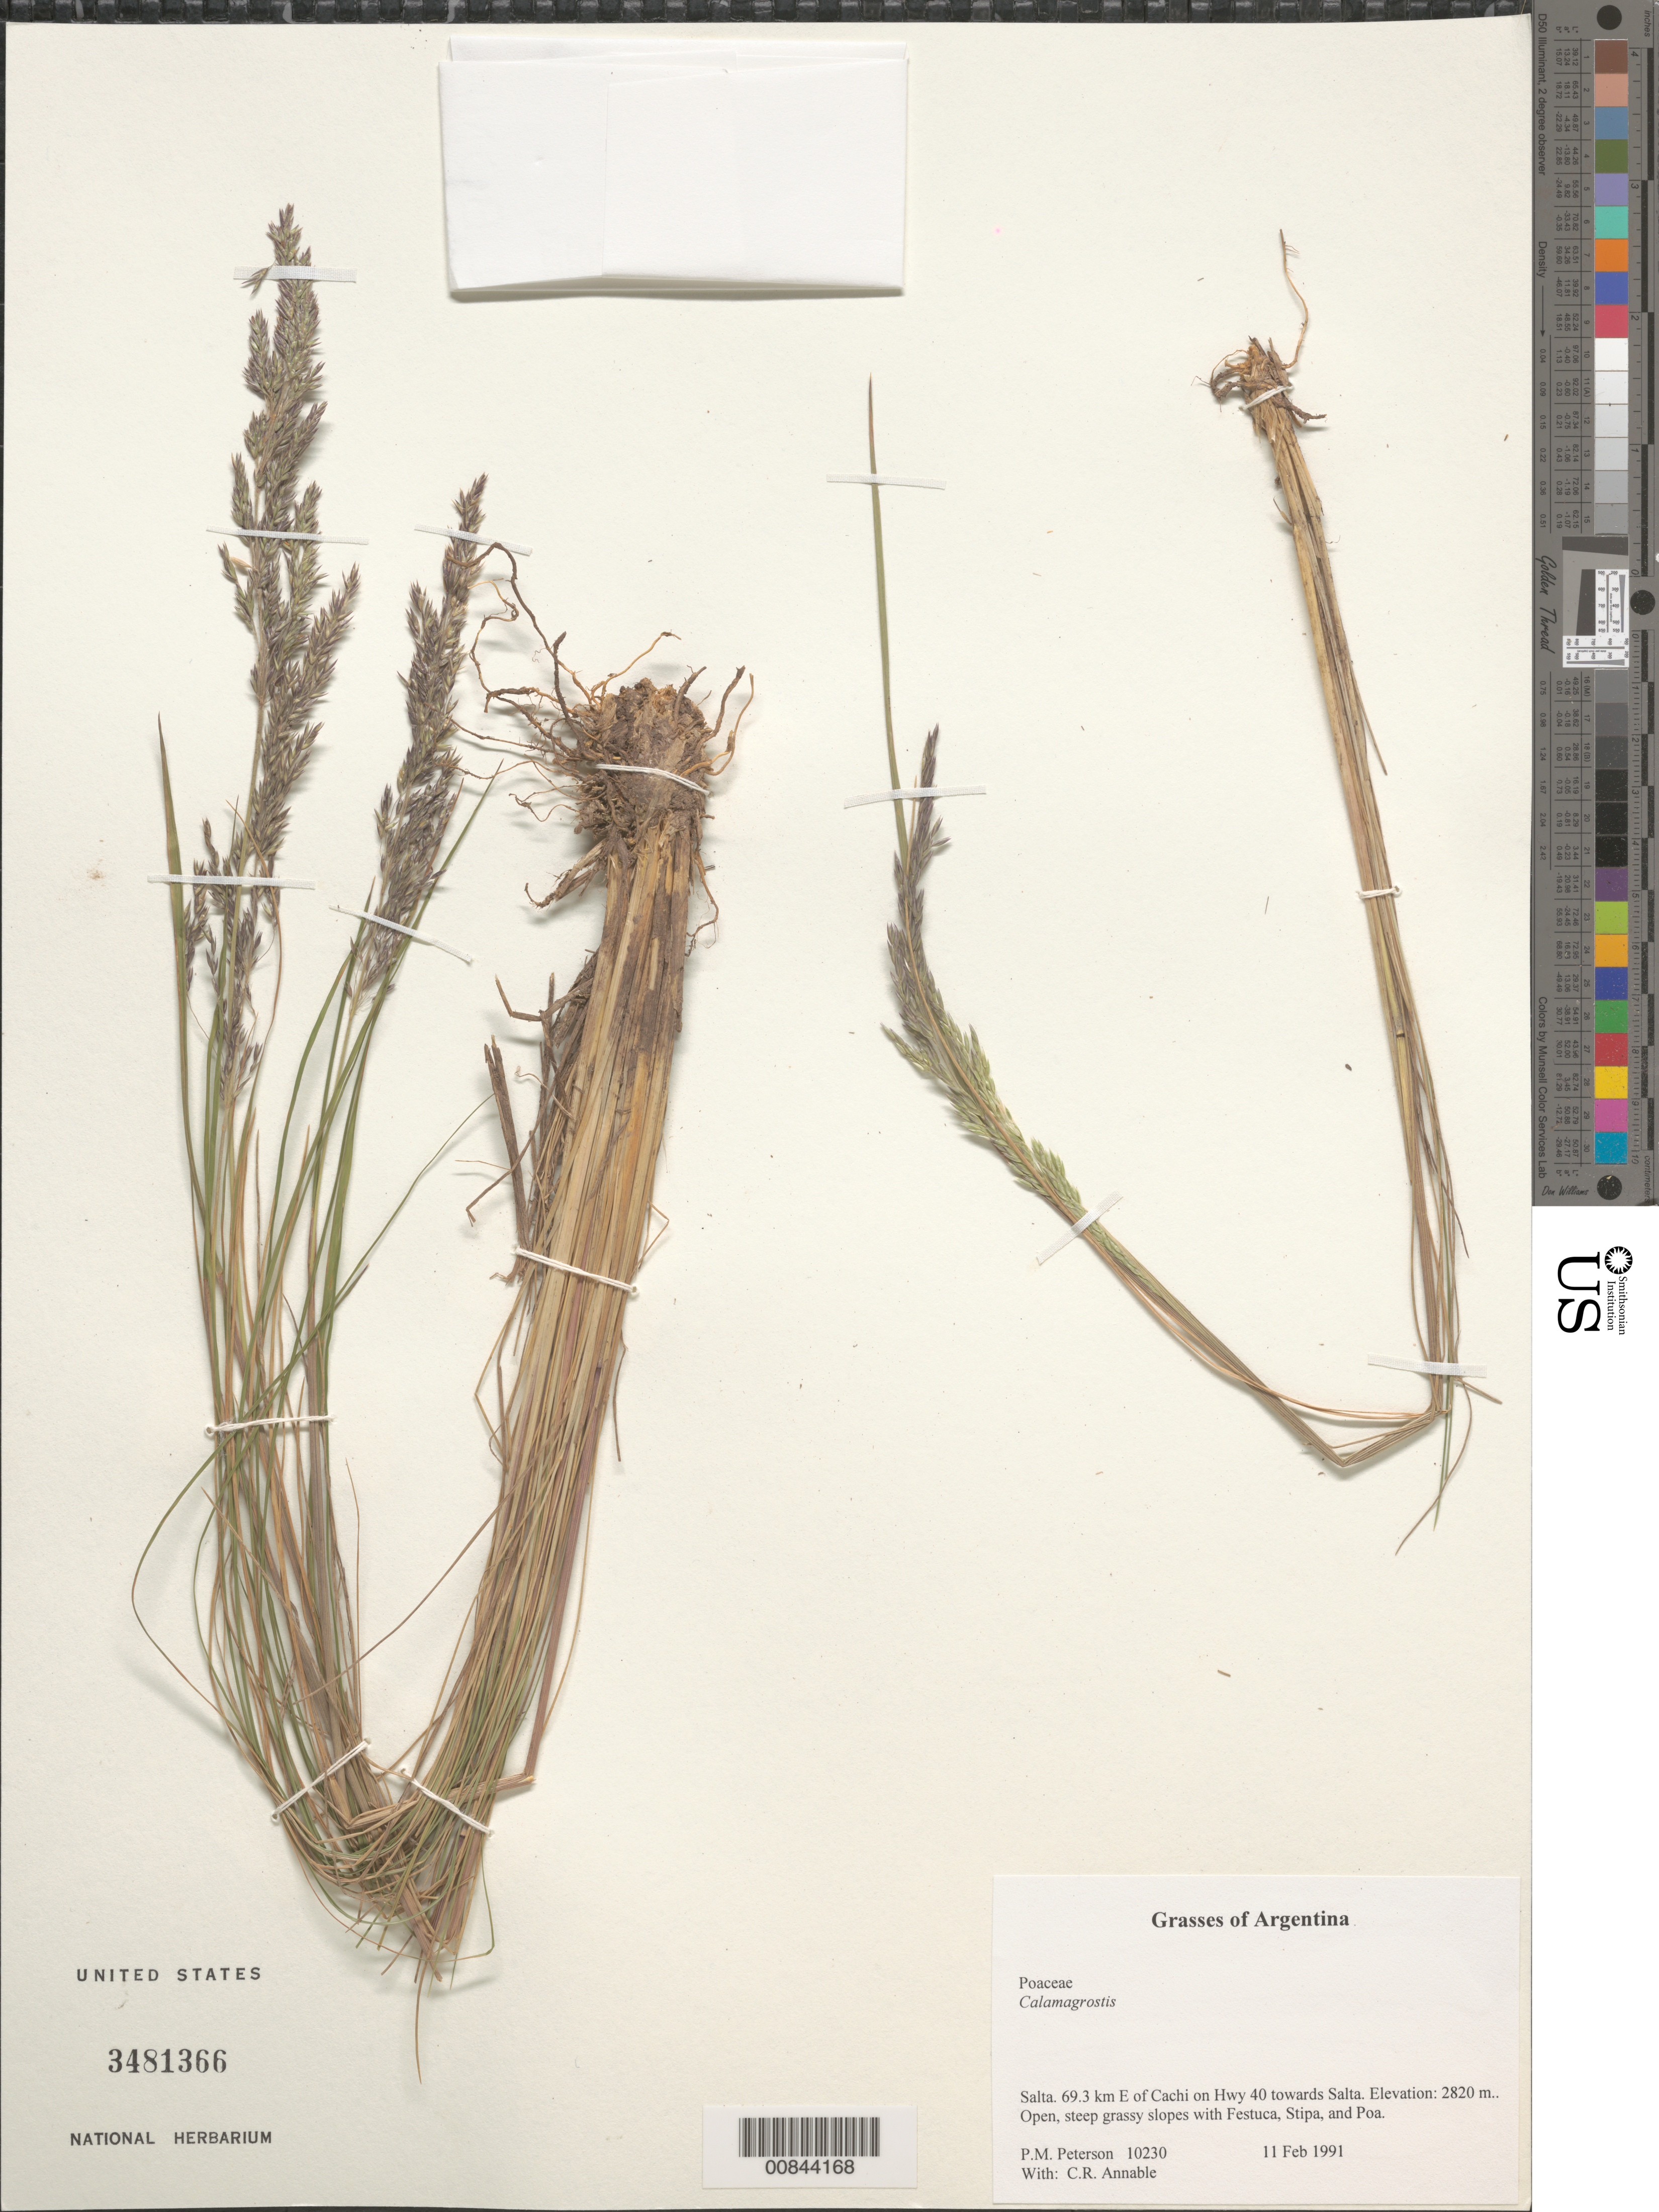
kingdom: Plantae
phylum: Tracheophyta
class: Liliopsida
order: Poales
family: Poaceae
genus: Calamagrostis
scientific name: Calamagrostis sp.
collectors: P. M. Peterson & C. R. Annable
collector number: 10230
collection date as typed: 11 Feb 1991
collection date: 1991-02-11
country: Argentina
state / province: Salta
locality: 69.3 km E of Cachi on Hwy 40 towards Salta.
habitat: Open, steep grassy slopes with Festuca, Stipa, and Poa.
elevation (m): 2820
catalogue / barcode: US 3481366